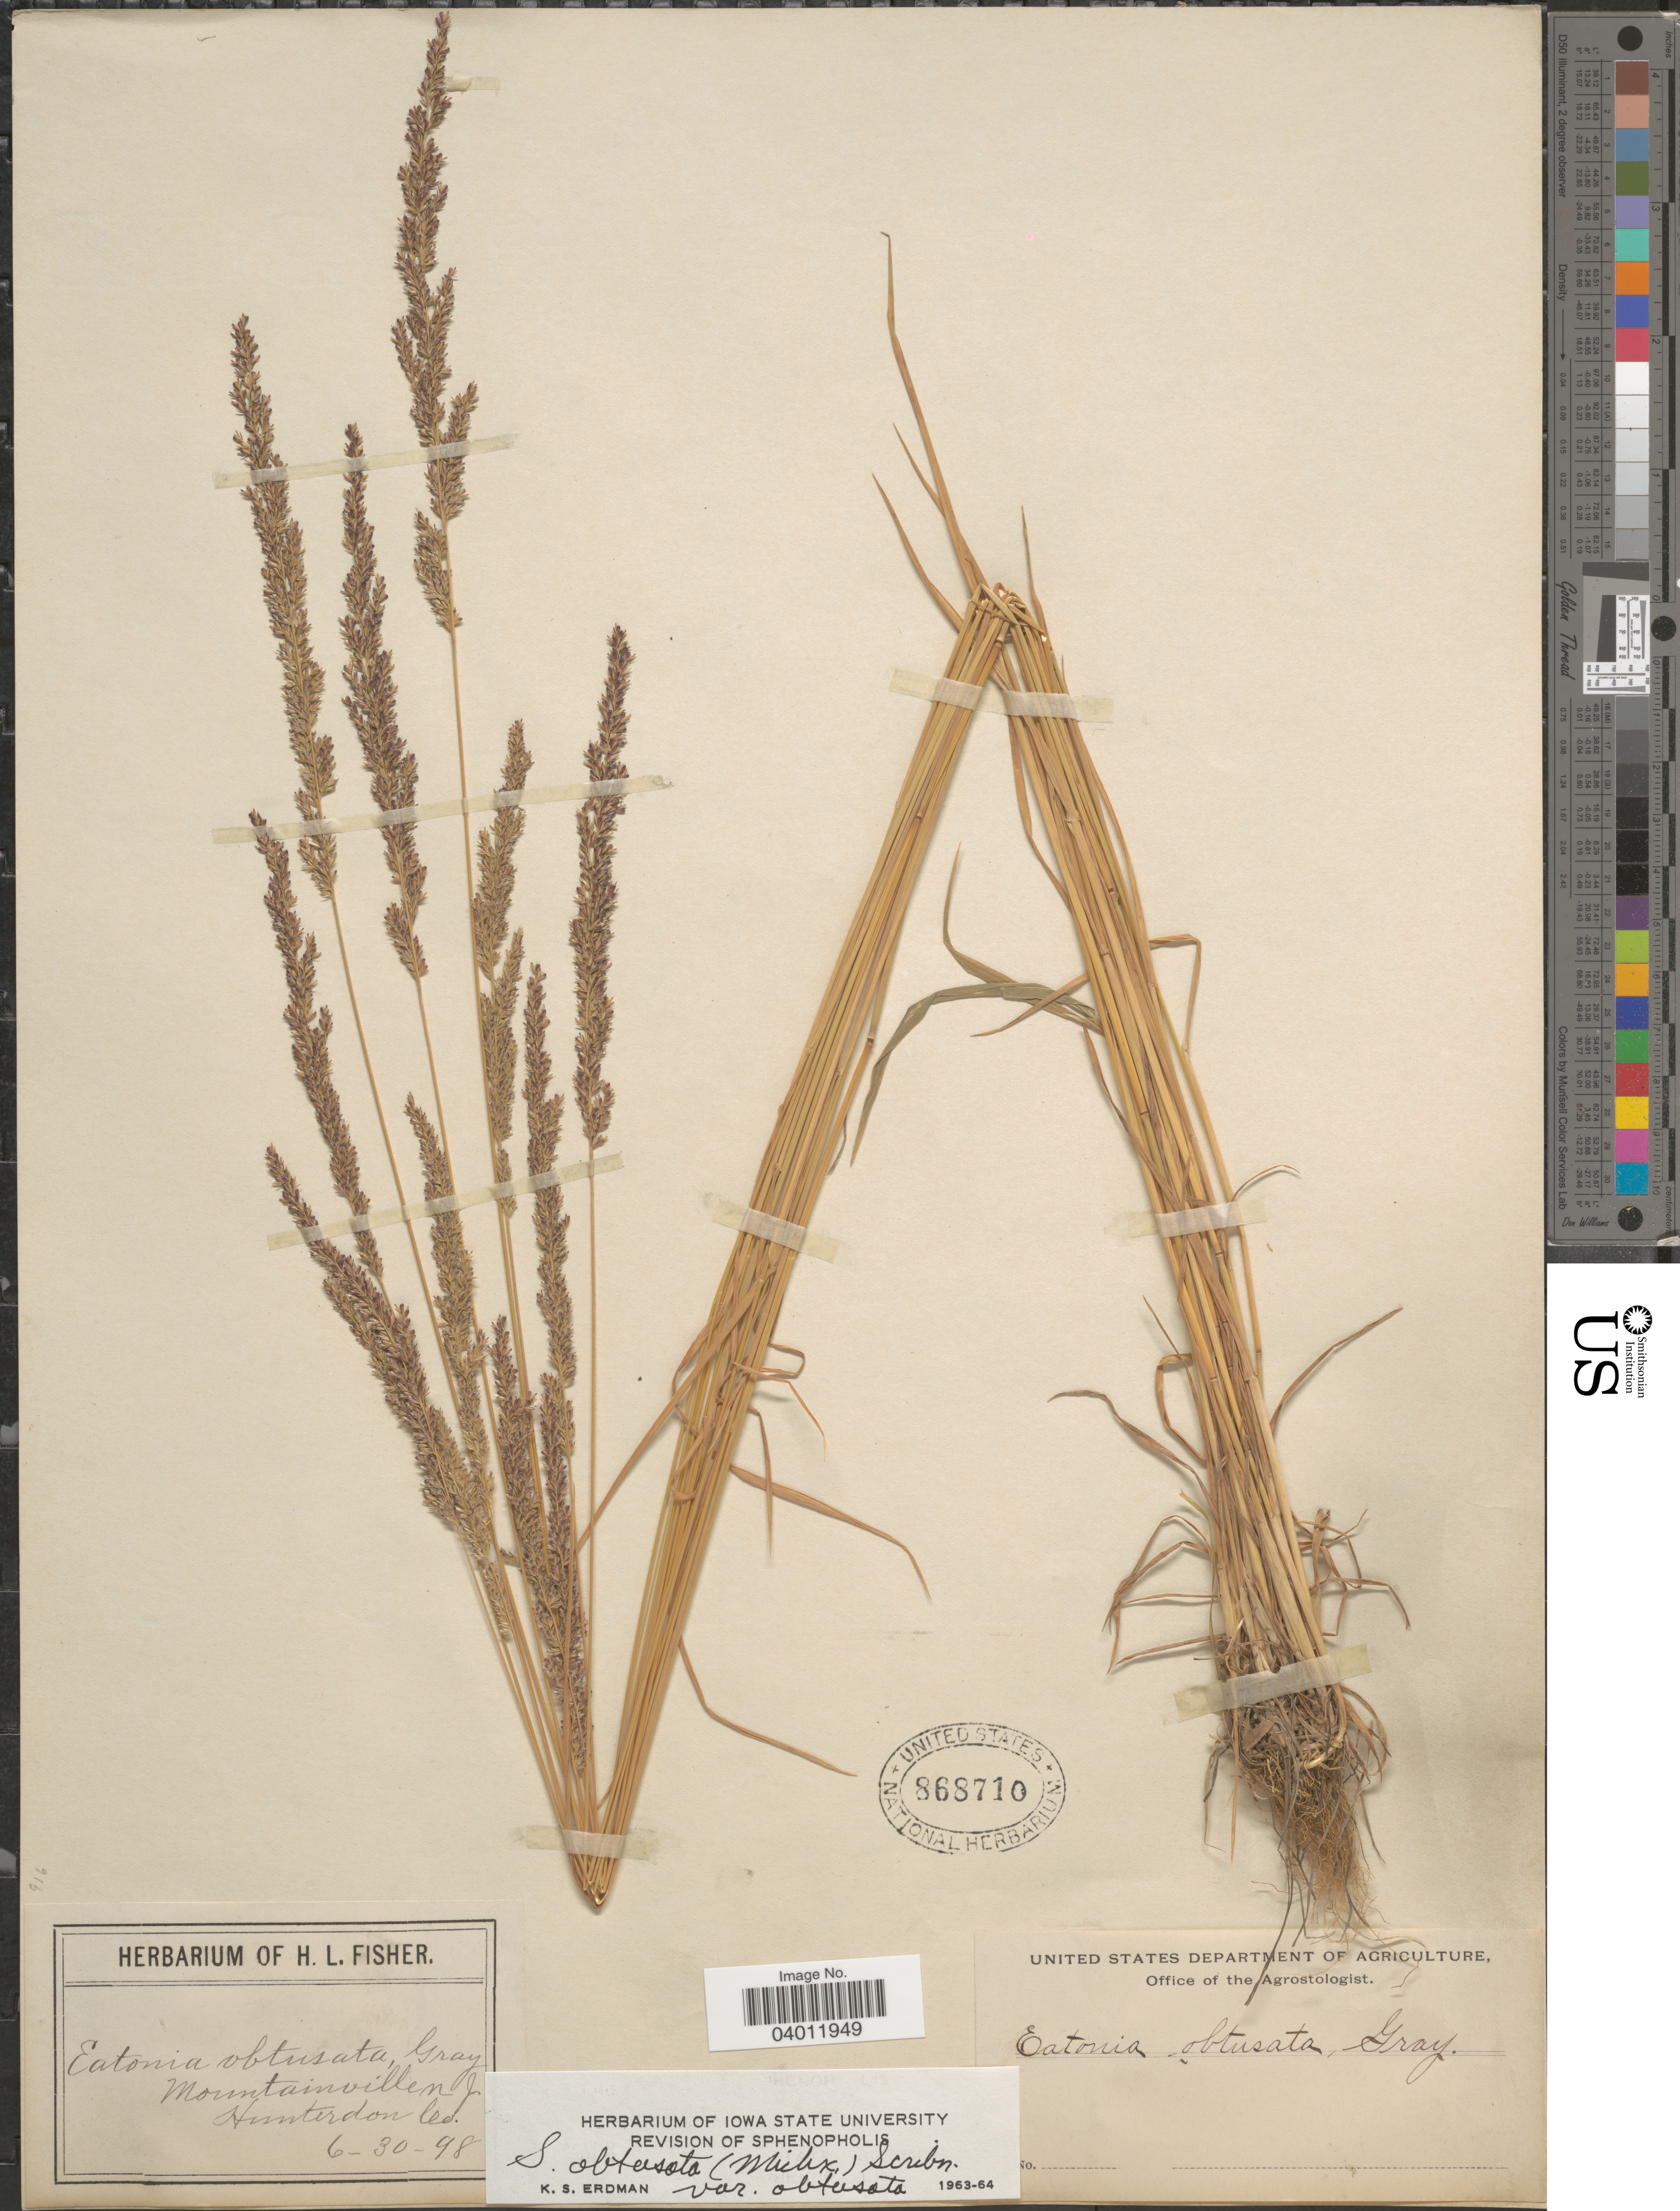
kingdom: Plantae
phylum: Tracheophyta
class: Liliopsida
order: Poales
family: Poaceae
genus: Sphenopholis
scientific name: Sphenopholis obtusata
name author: (Michx.) Scribn.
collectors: ex herb. of H. L. Fisher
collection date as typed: Transcribed d/m/y: 30/6/98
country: United States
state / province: New Jersey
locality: Mountainville. Hunterdon Co.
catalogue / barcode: US 868710